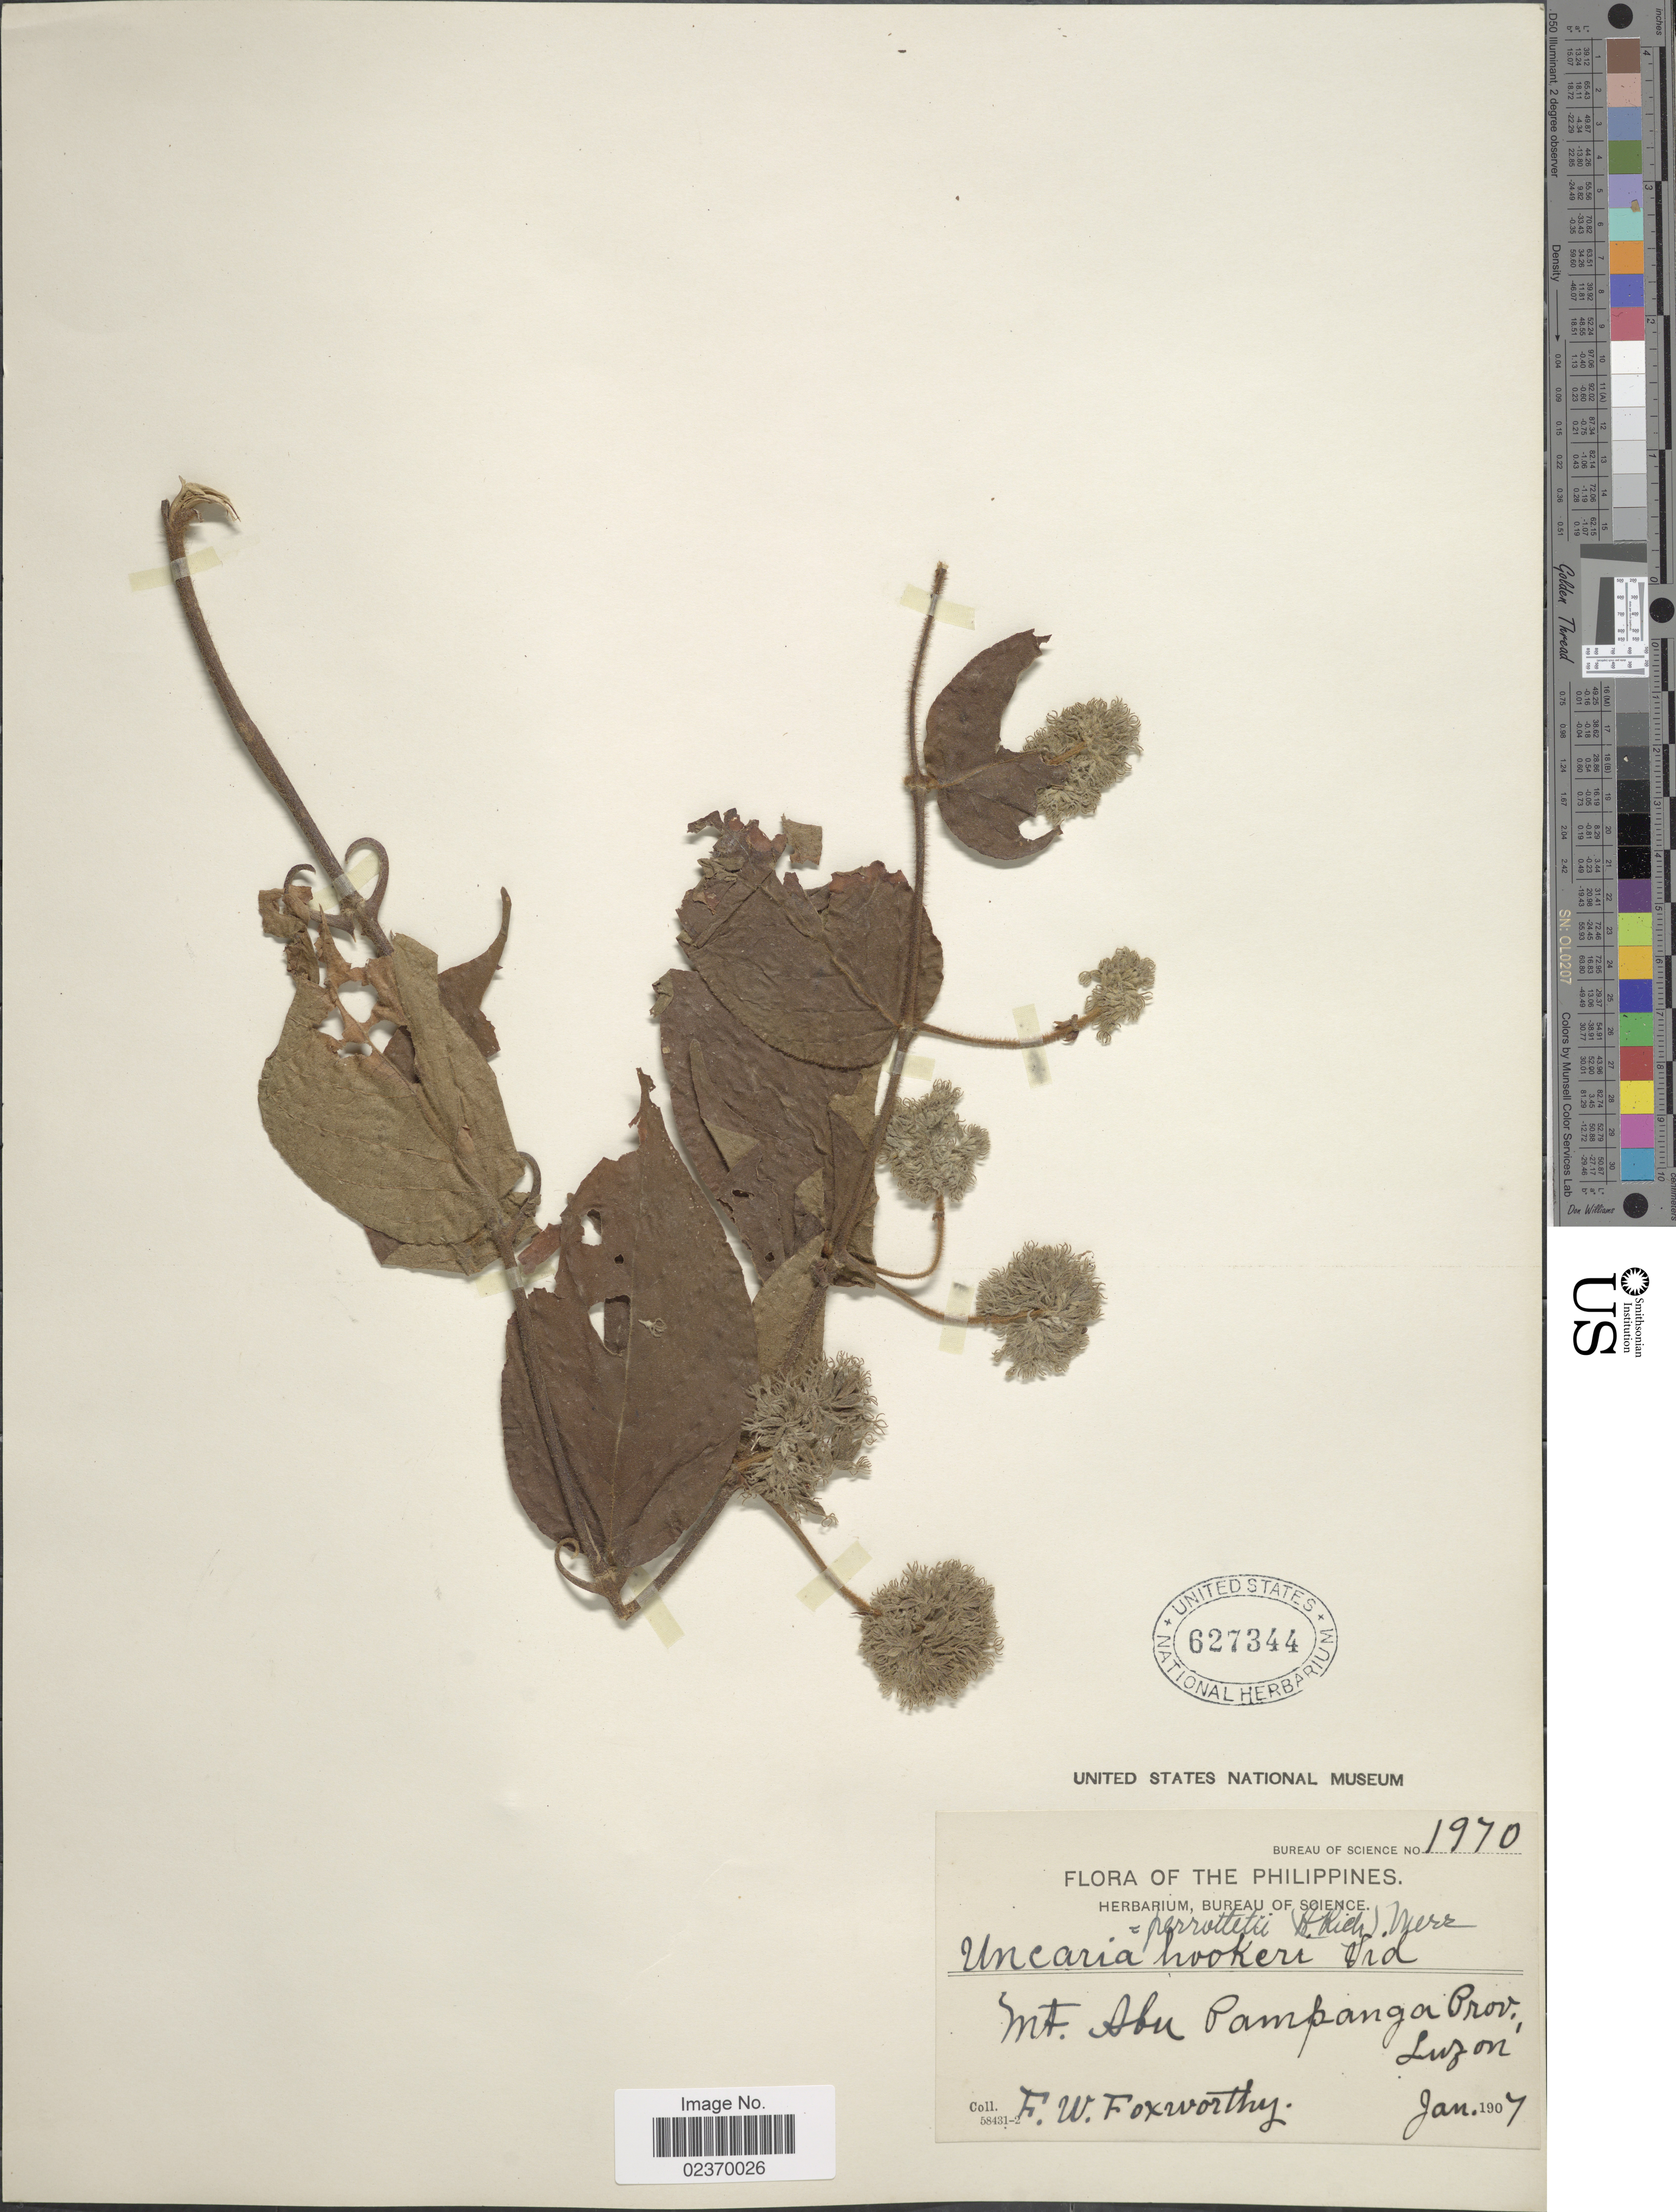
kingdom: Plantae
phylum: Tracheophyta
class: Magnoliopsida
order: Gentianales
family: Rubiaceae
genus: Uncaria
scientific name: Uncaria perrottetii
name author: (A. Rich.) Merr.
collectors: F. W. Foxworthy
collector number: Bureau of Science 1970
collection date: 1907-01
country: Philippines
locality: Mt Abu Pampanga Prov., Luzon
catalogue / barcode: US 627344